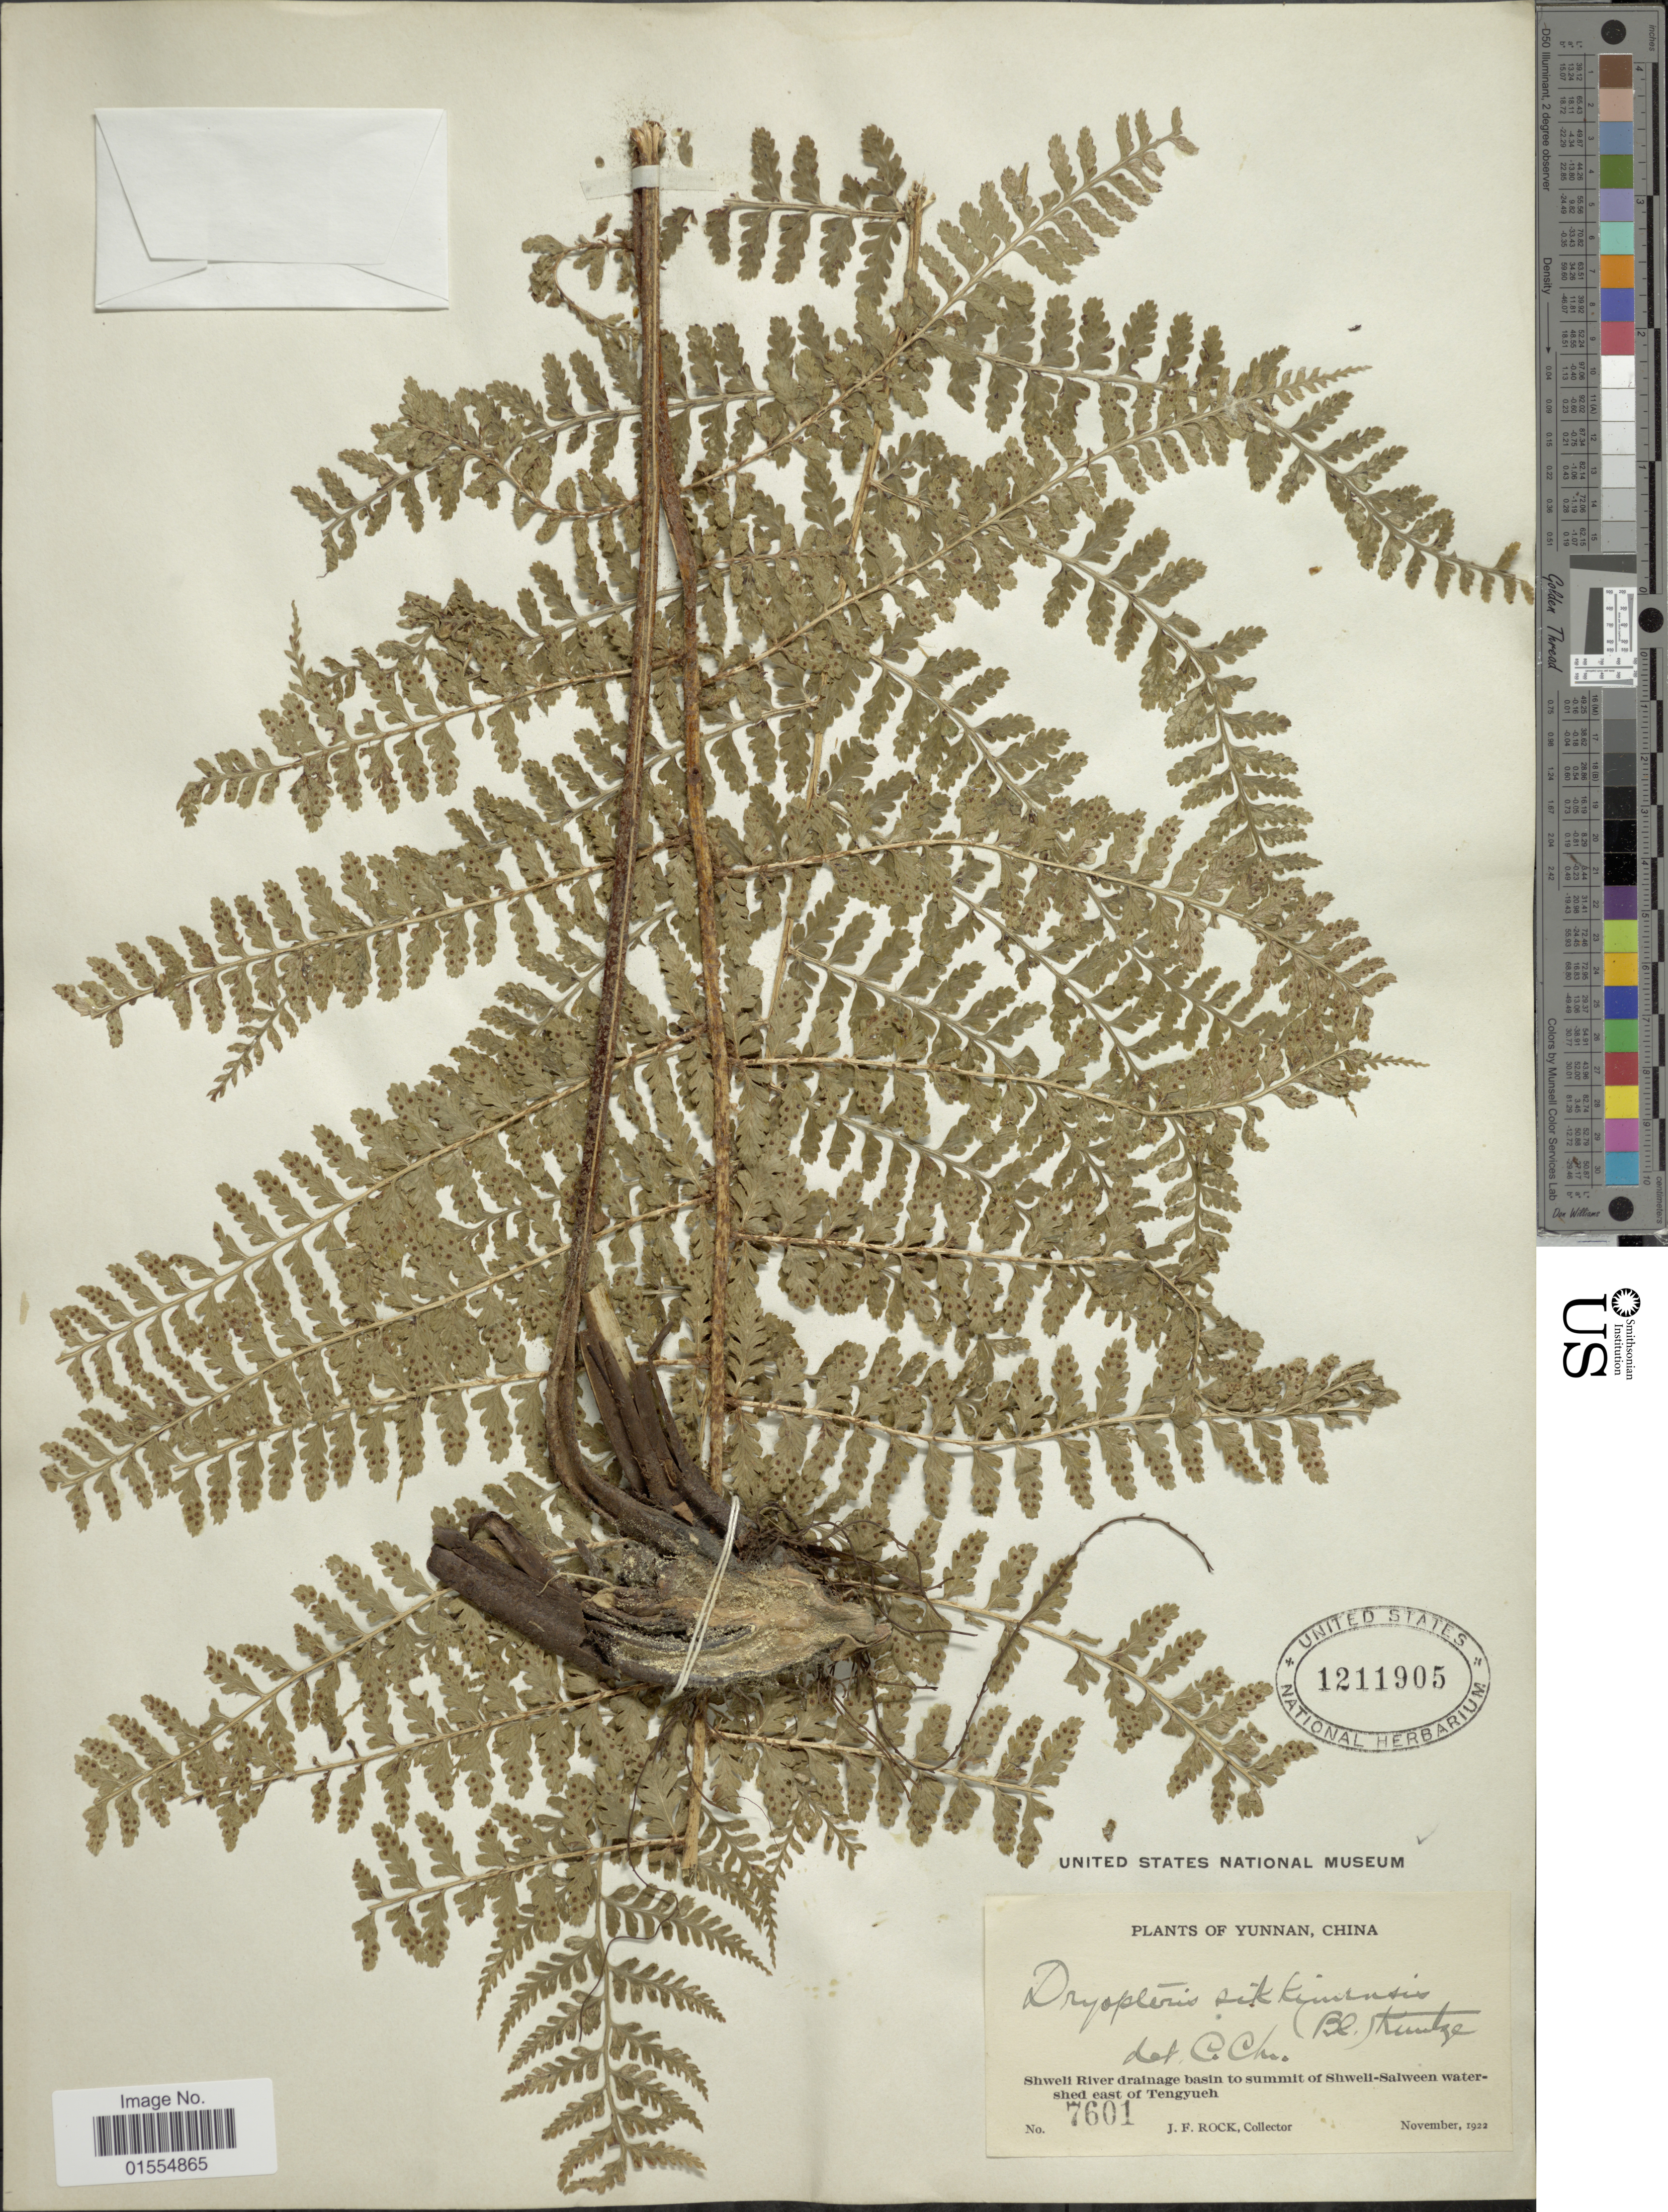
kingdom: Plantae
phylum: Tracheophyta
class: Polypodiopsida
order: Polypodiales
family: Dryopteridaceae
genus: Dryopteris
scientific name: Dryopteris sikkimensis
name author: (Bedd.) Kuntze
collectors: J. Rock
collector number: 7601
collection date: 1922-11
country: China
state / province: Yunnan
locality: Yunnan, China, Shweli River drainage basin to summit of Shweli-Salween watershed east of Tengyueh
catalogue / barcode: US 1211905